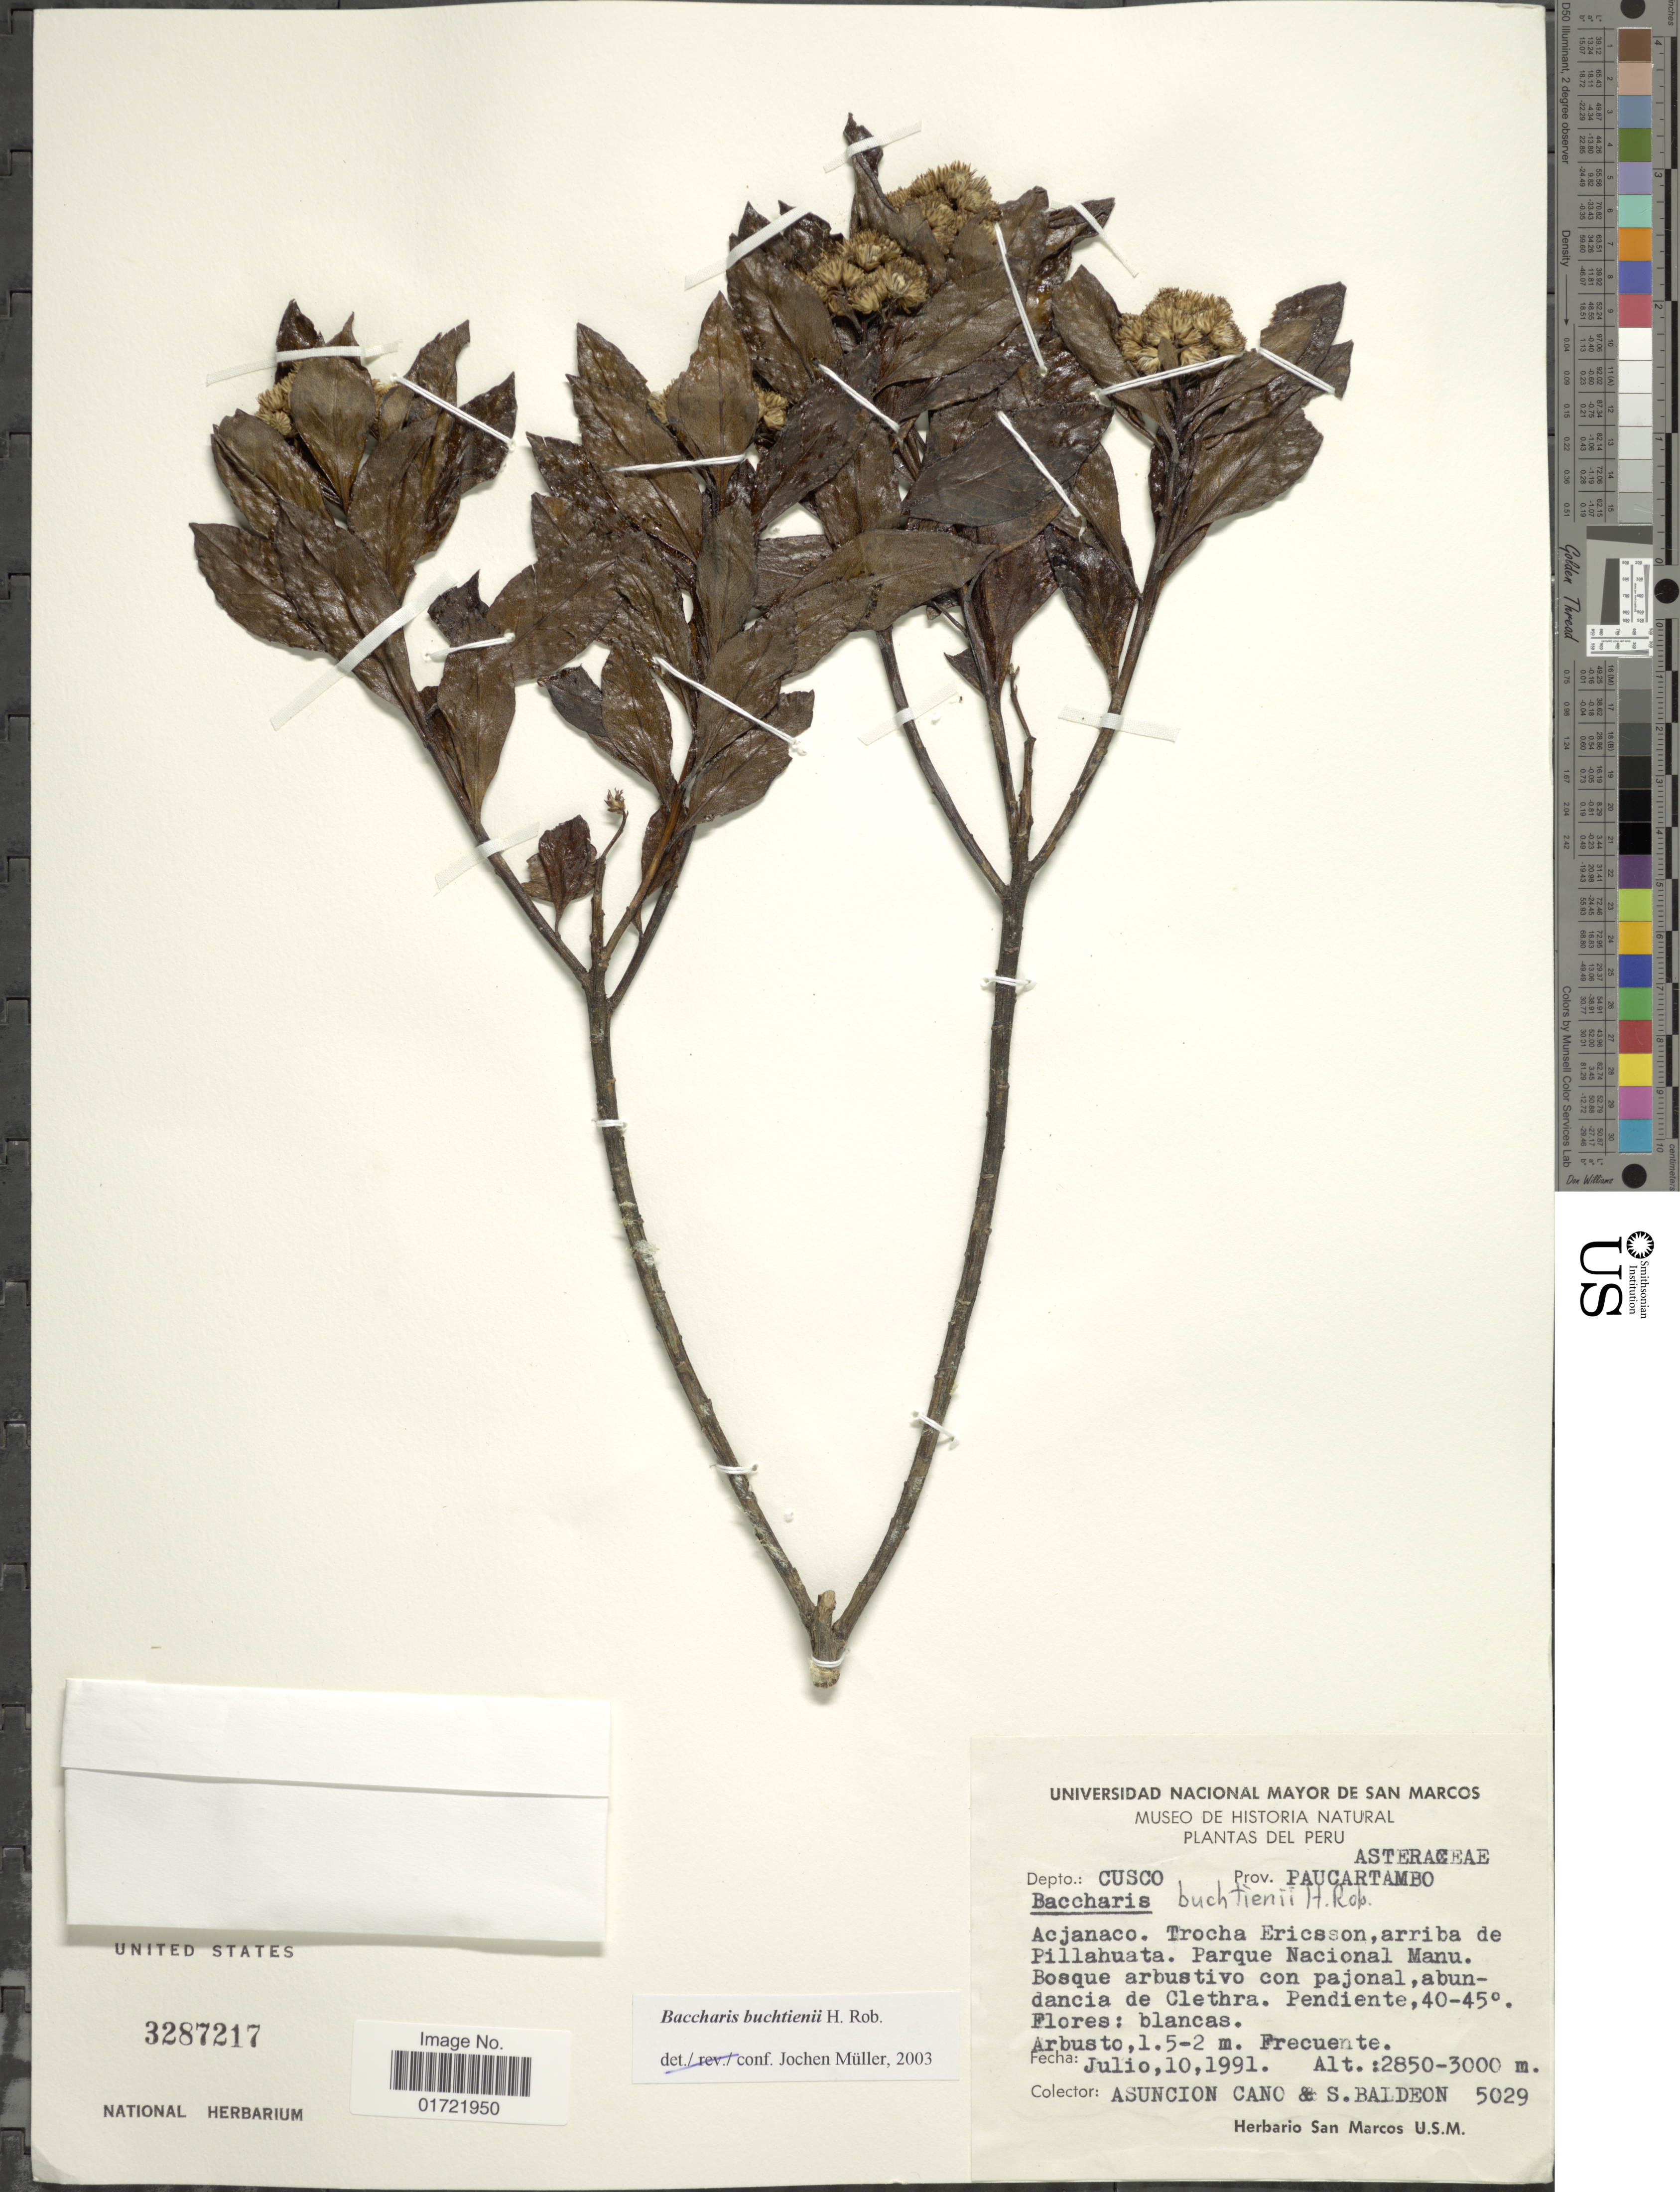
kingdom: Plantae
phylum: Tracheophyta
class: Magnoliopsida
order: Asterales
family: Asteraceae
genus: Baccharis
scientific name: Baccharis buchtienii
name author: H. Rob.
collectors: A. Cano & S. Baldeon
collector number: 5029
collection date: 1991-07-10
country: Peru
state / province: Cusco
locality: Prov. Paucartambo. Acjanaco. Trocha Ericsson, arriba de Pillahuata. parque Nacional Manu.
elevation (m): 2850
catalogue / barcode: US 3287217